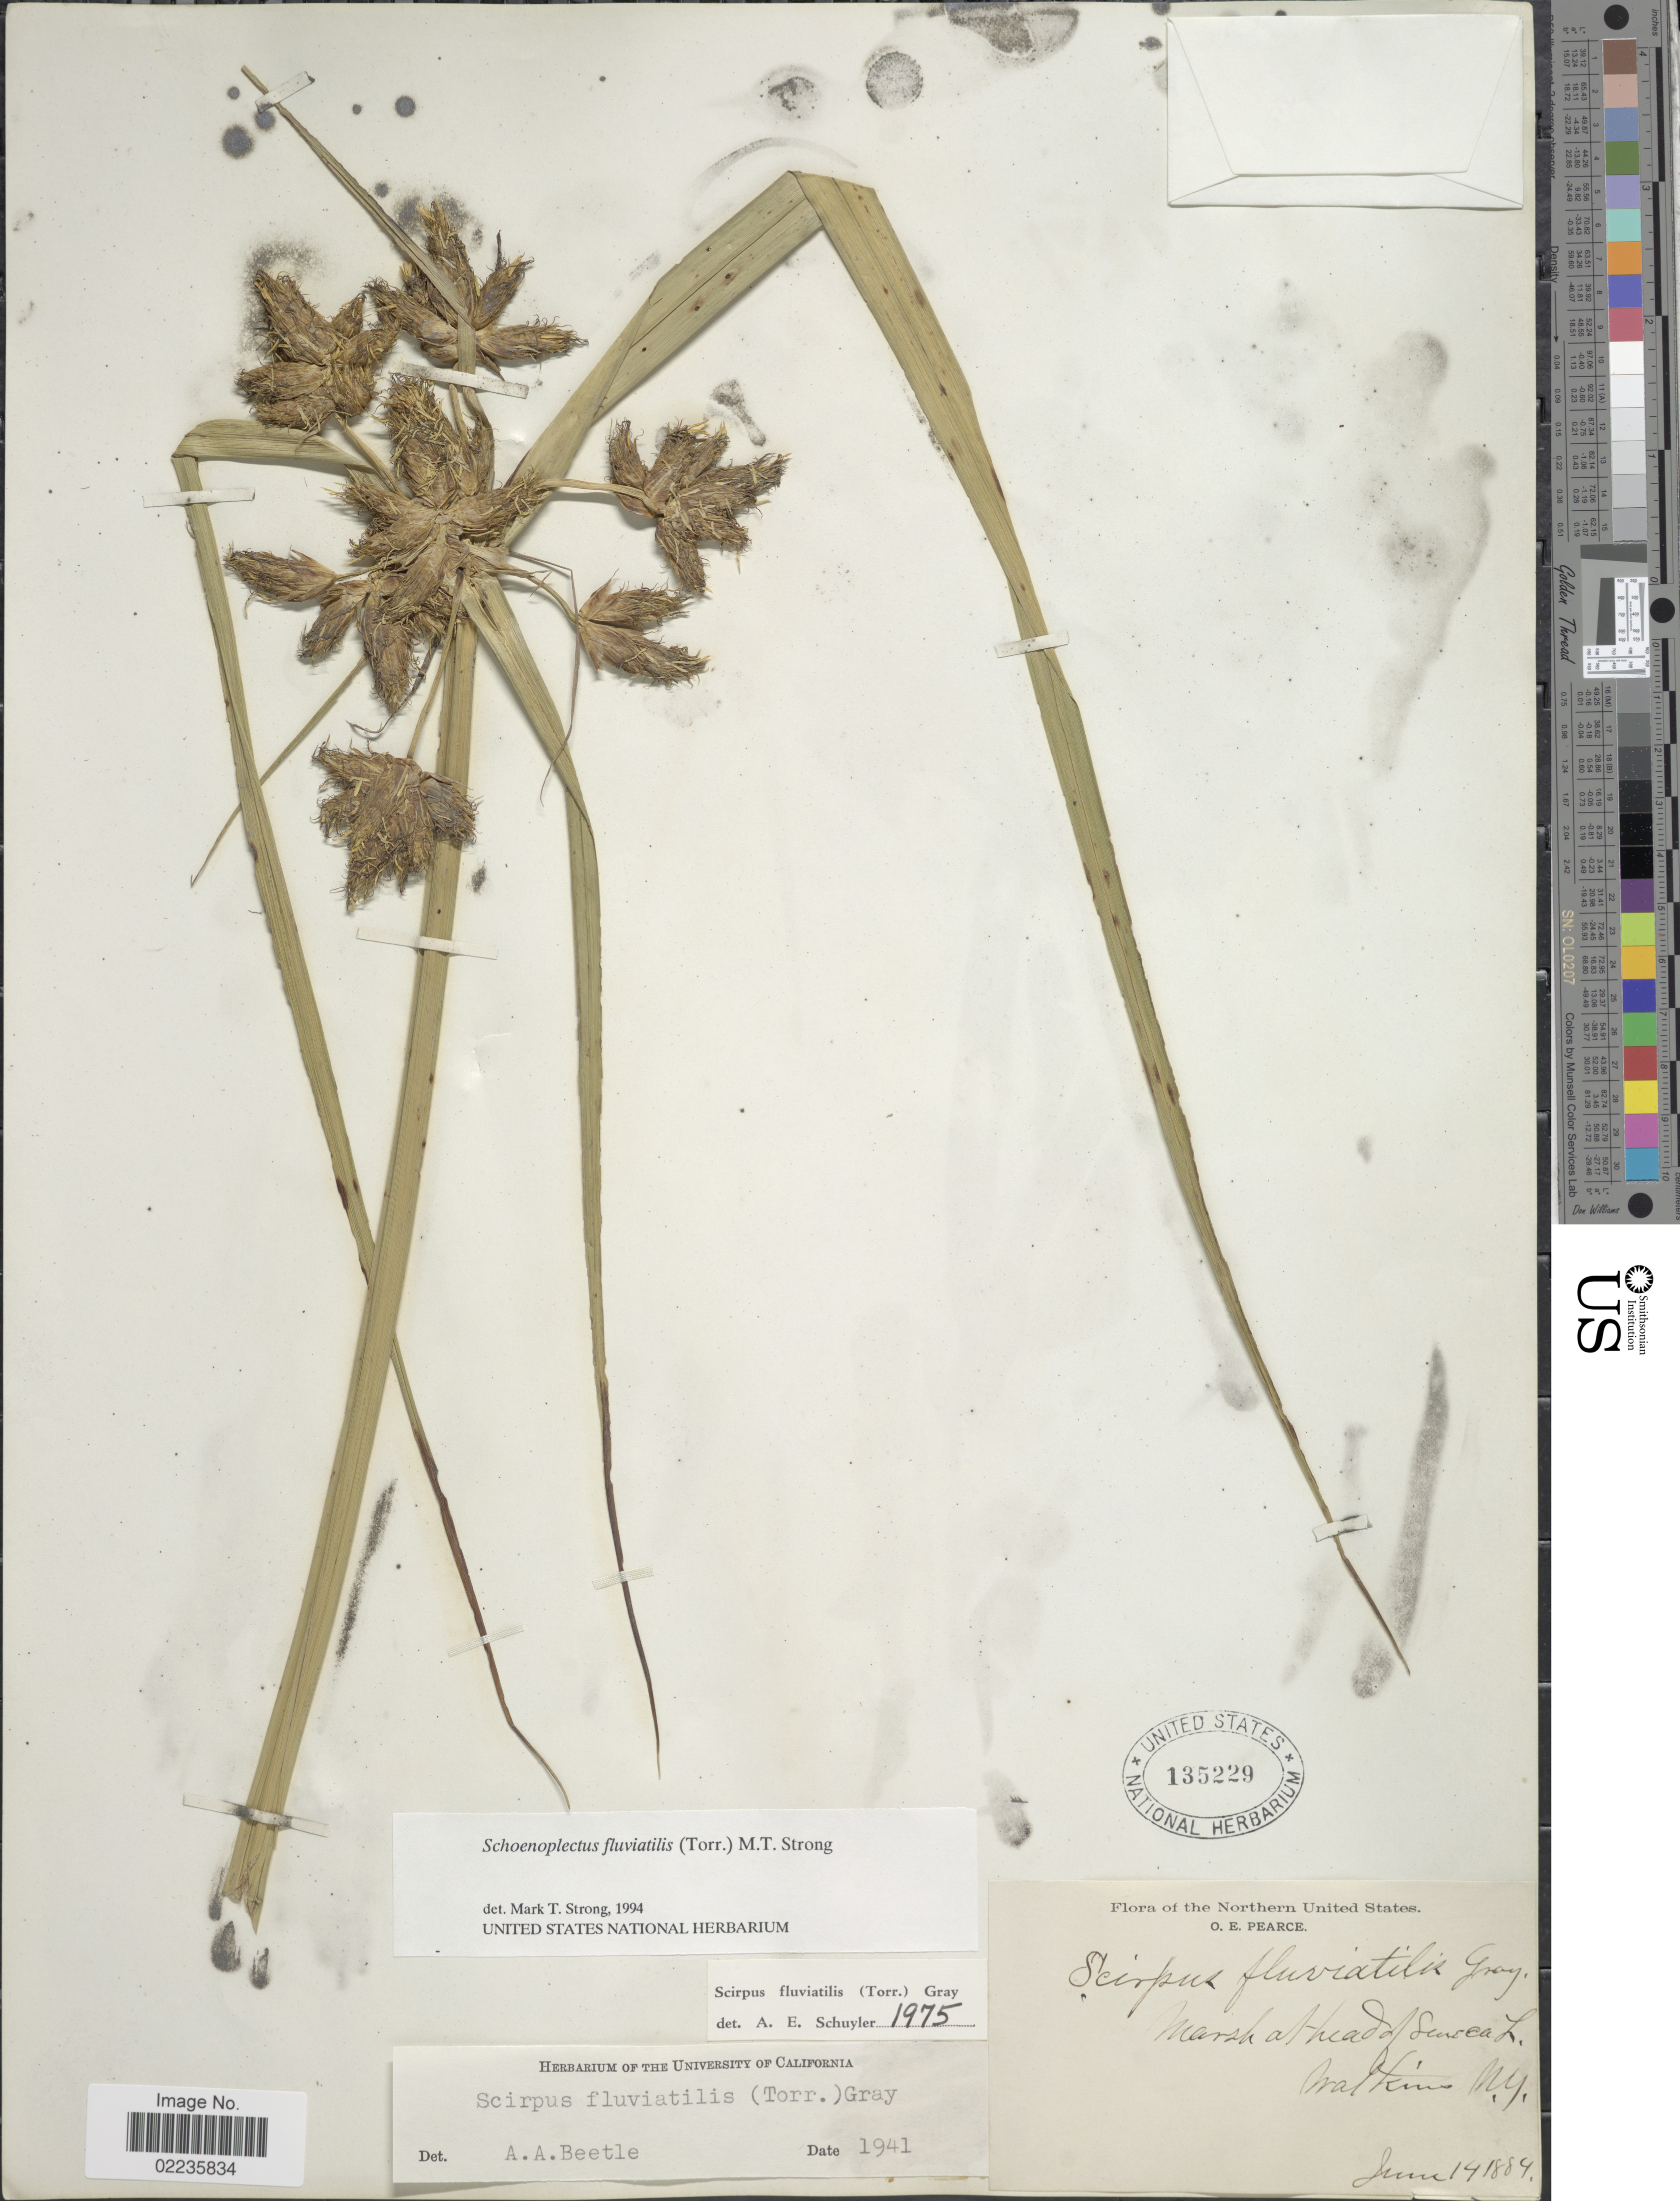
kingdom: Plantae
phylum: Tracheophyta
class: Liliopsida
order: Poales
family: Cyperaceae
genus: Bolboschoenus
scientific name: Bolboschoenus fluviatilis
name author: (Torr.) Soják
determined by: Strong, M. T., (US), Smithsonian Institution - National Museum of Natural History (UNITED STATES)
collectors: O. E. Pearce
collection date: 1884-06-14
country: United States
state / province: New York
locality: Marsh at head of Seneca L., Watkins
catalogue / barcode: US 135229